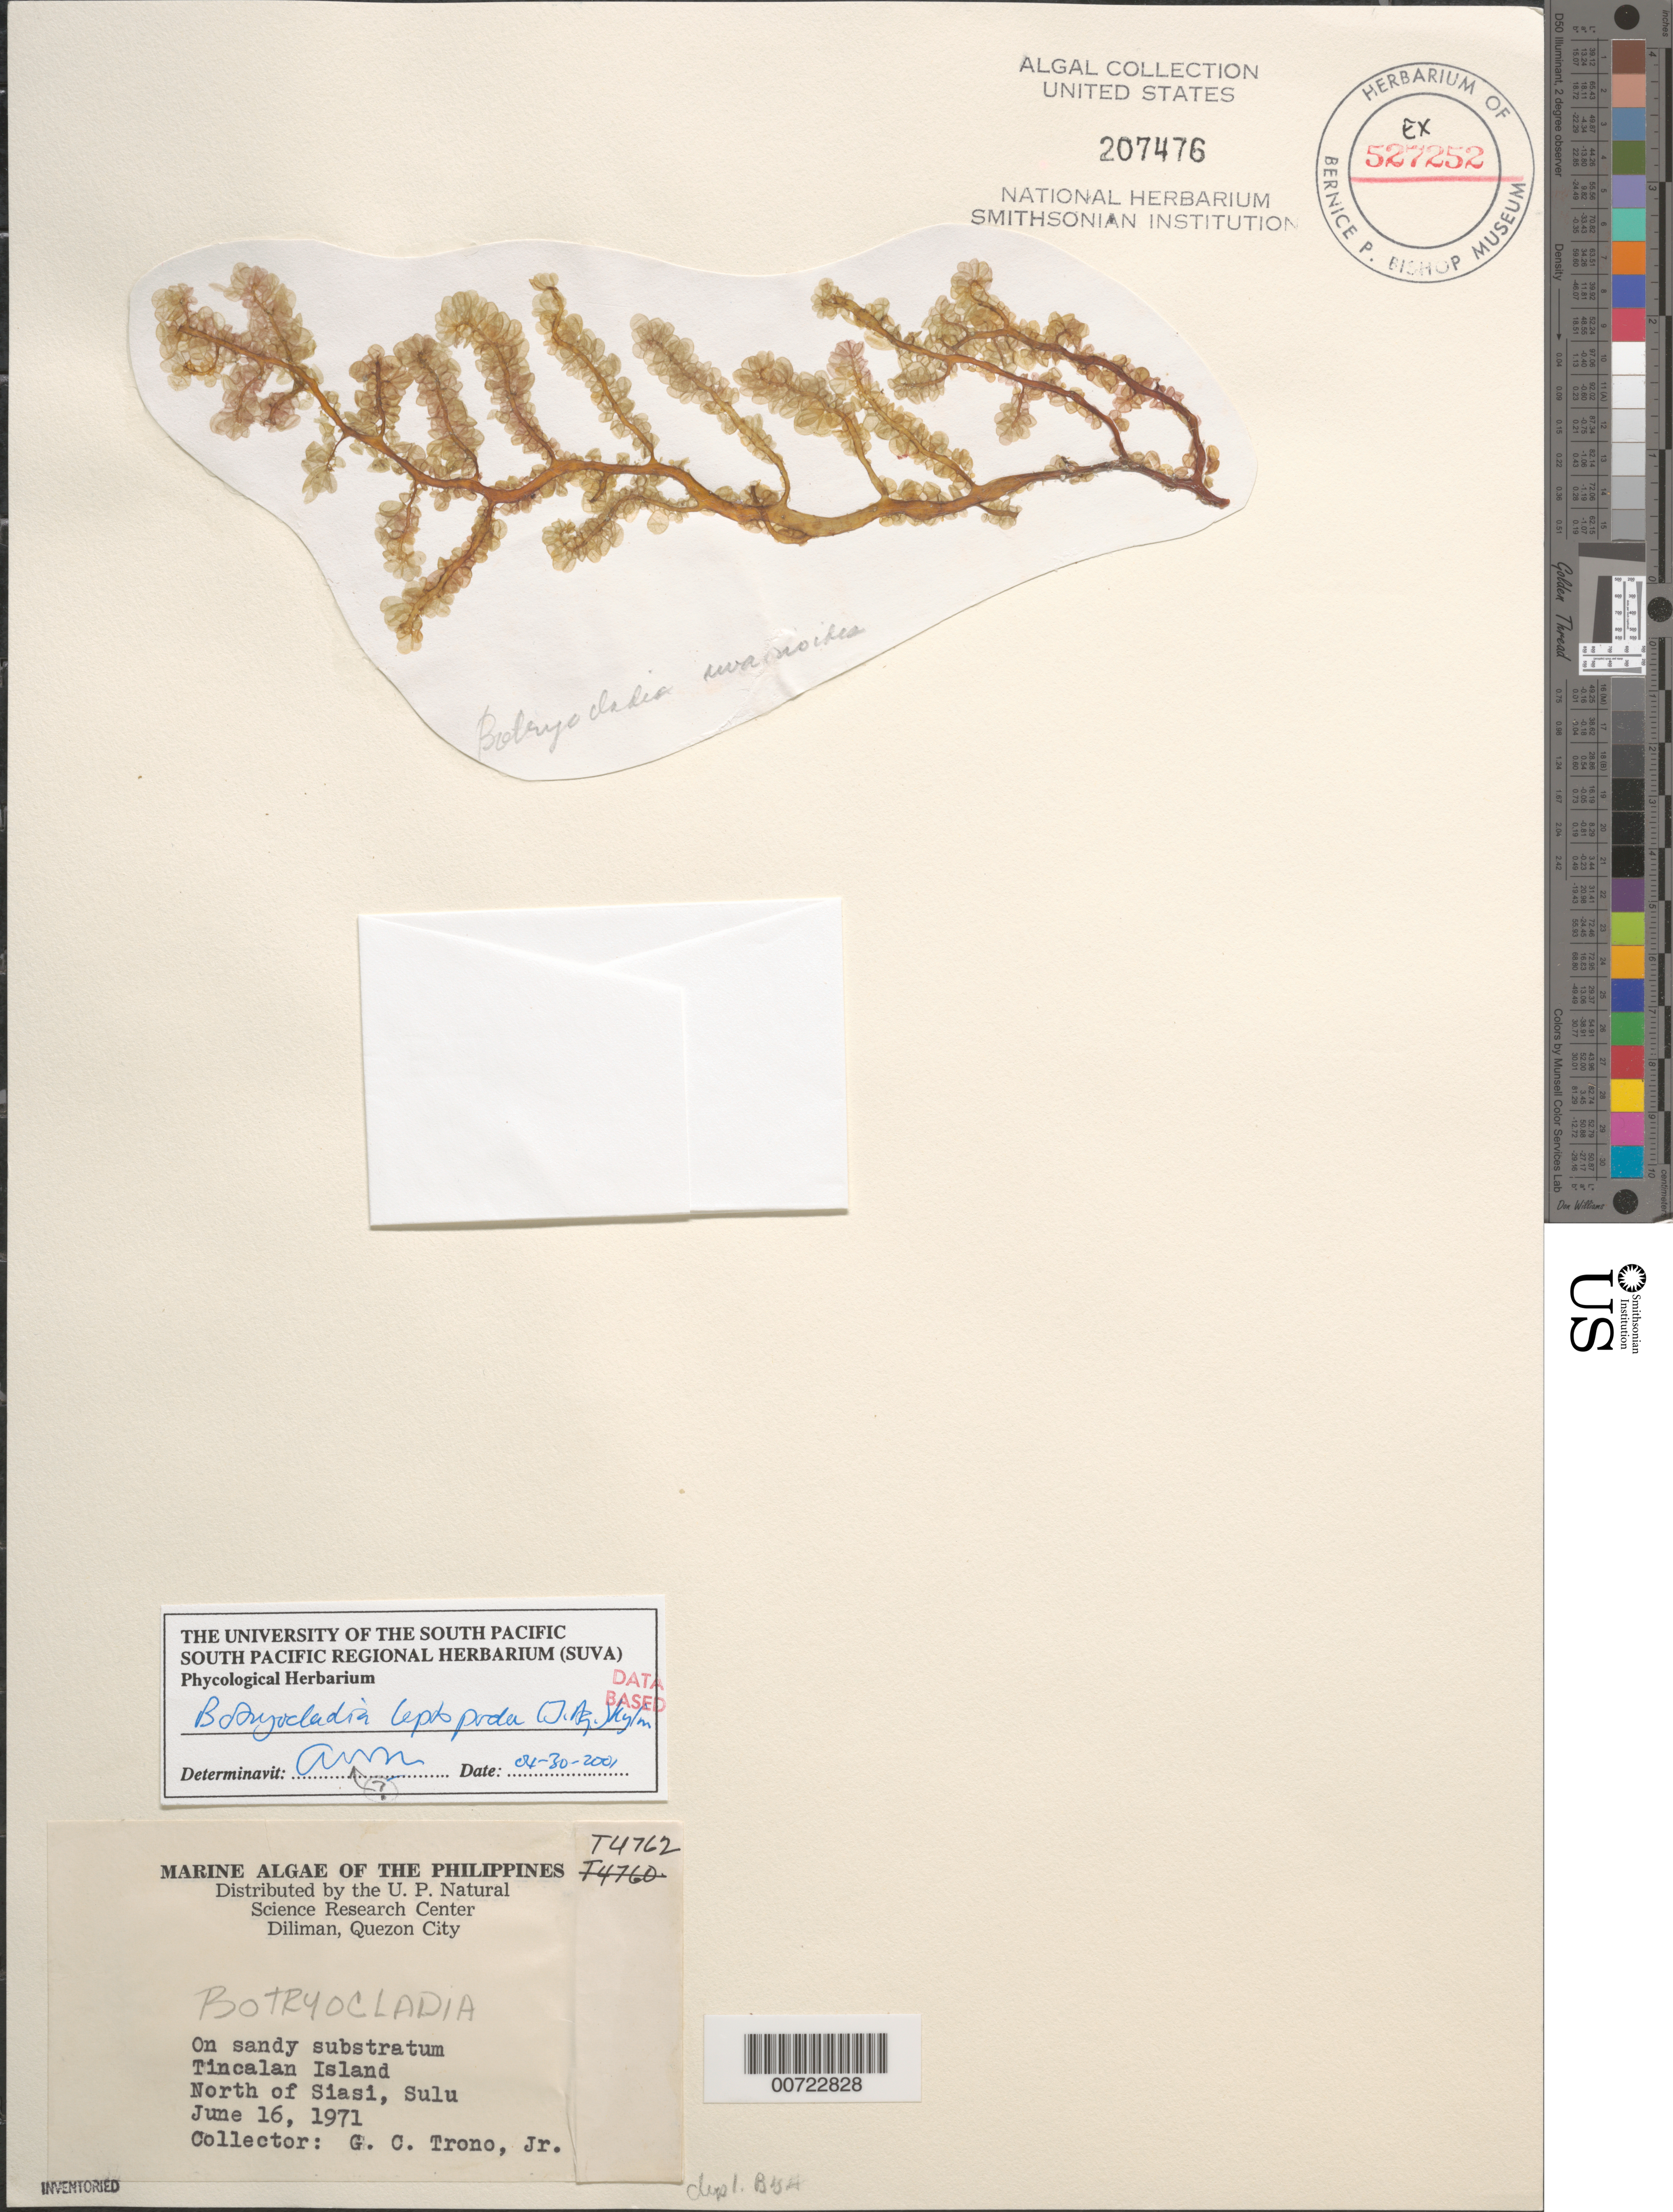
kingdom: Plantae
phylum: Rhodophyta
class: Florideophyceae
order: Rhodymeniales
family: Rhodymeniaceae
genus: Botryocladia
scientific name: Botryocladia leptopoda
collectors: G. Trono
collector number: T4762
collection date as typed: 16 Jun 1971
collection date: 1971-06-16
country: Philippines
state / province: Muslim Mindanao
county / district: Sulu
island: Tincalan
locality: North of Siasi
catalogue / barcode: US 207476